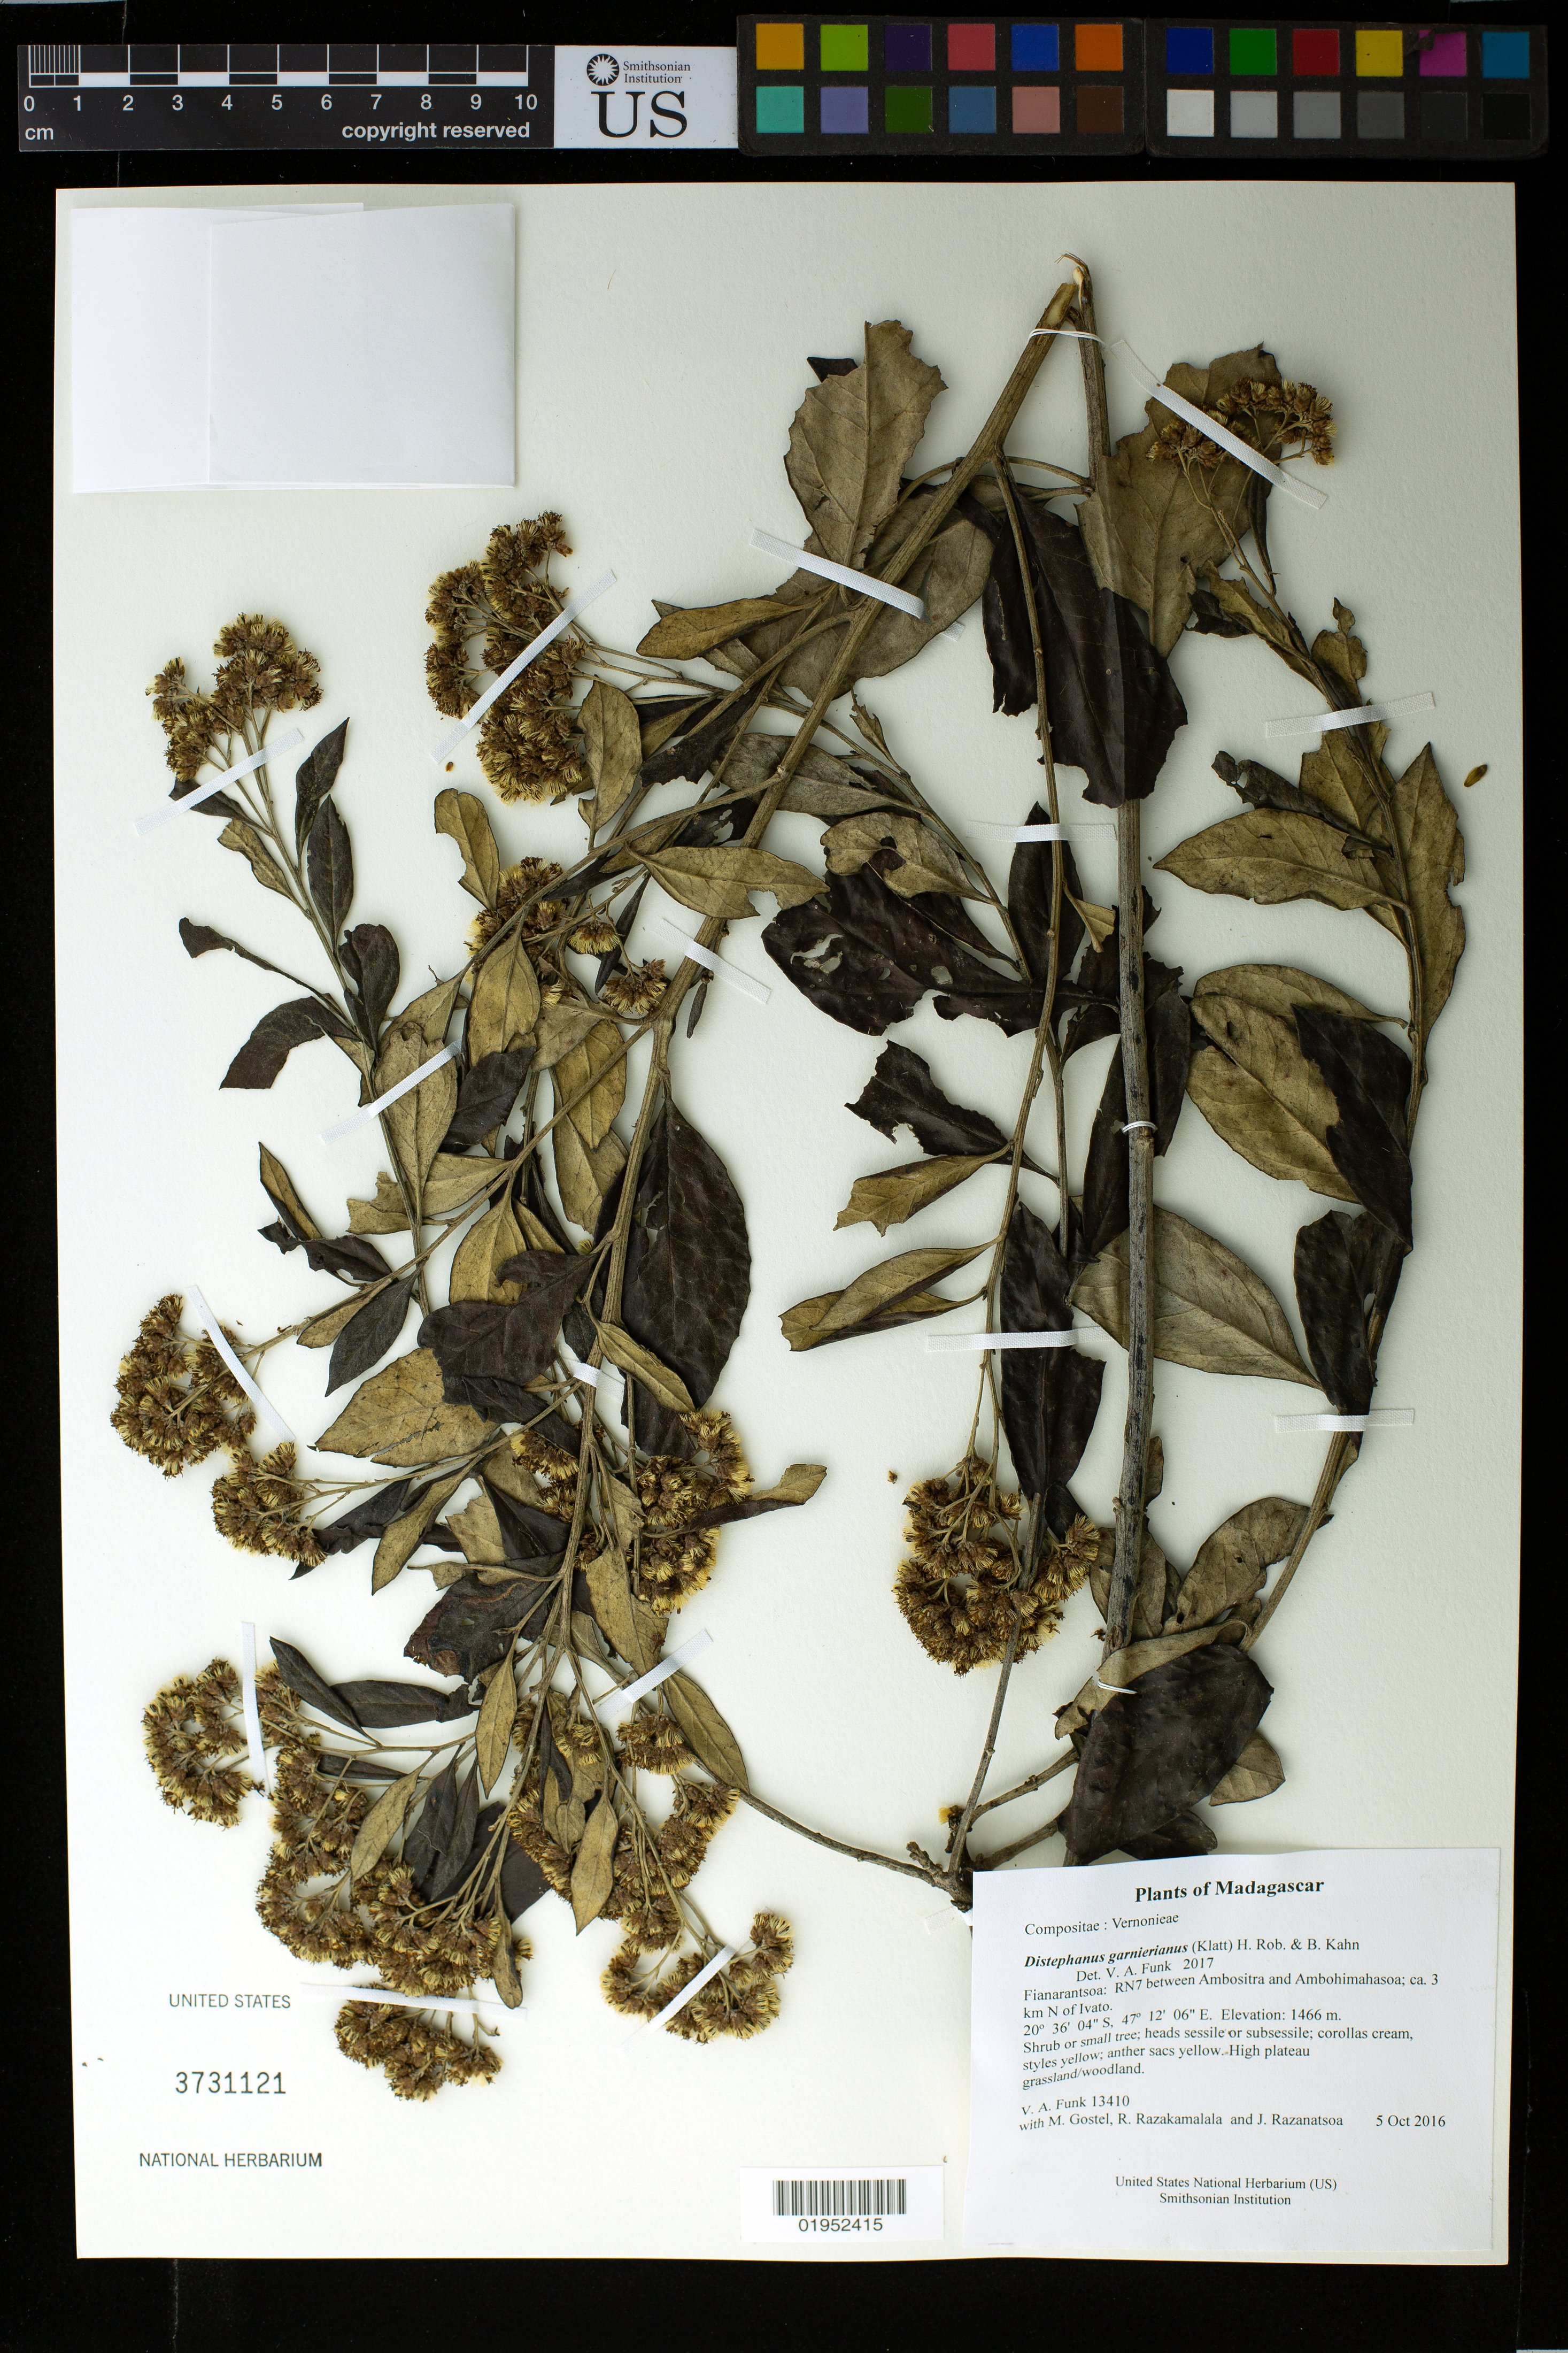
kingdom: Plantae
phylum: Tracheophyta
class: Magnoliopsida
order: Asterales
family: Asteraceae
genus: Distephanus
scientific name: Distephanus garnierianus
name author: (Klatt) H. Rob. & B. Kahn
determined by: Funk, Vicki A., (BOT), Smithsonian Institution - National Museum of Natural History (UNITED STATES)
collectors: M. R. Gostel, R. Razakamalala & J. Razanatsoa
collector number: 13410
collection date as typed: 5 Oct 2016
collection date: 2016-10-05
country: Madagascar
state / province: Amoron'i Mania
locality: RN7 between Ambositra and Ambohimahasoa; ca. 3 km N of Ivato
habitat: High plateau grassland/woodland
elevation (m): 1466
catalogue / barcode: US 3731121